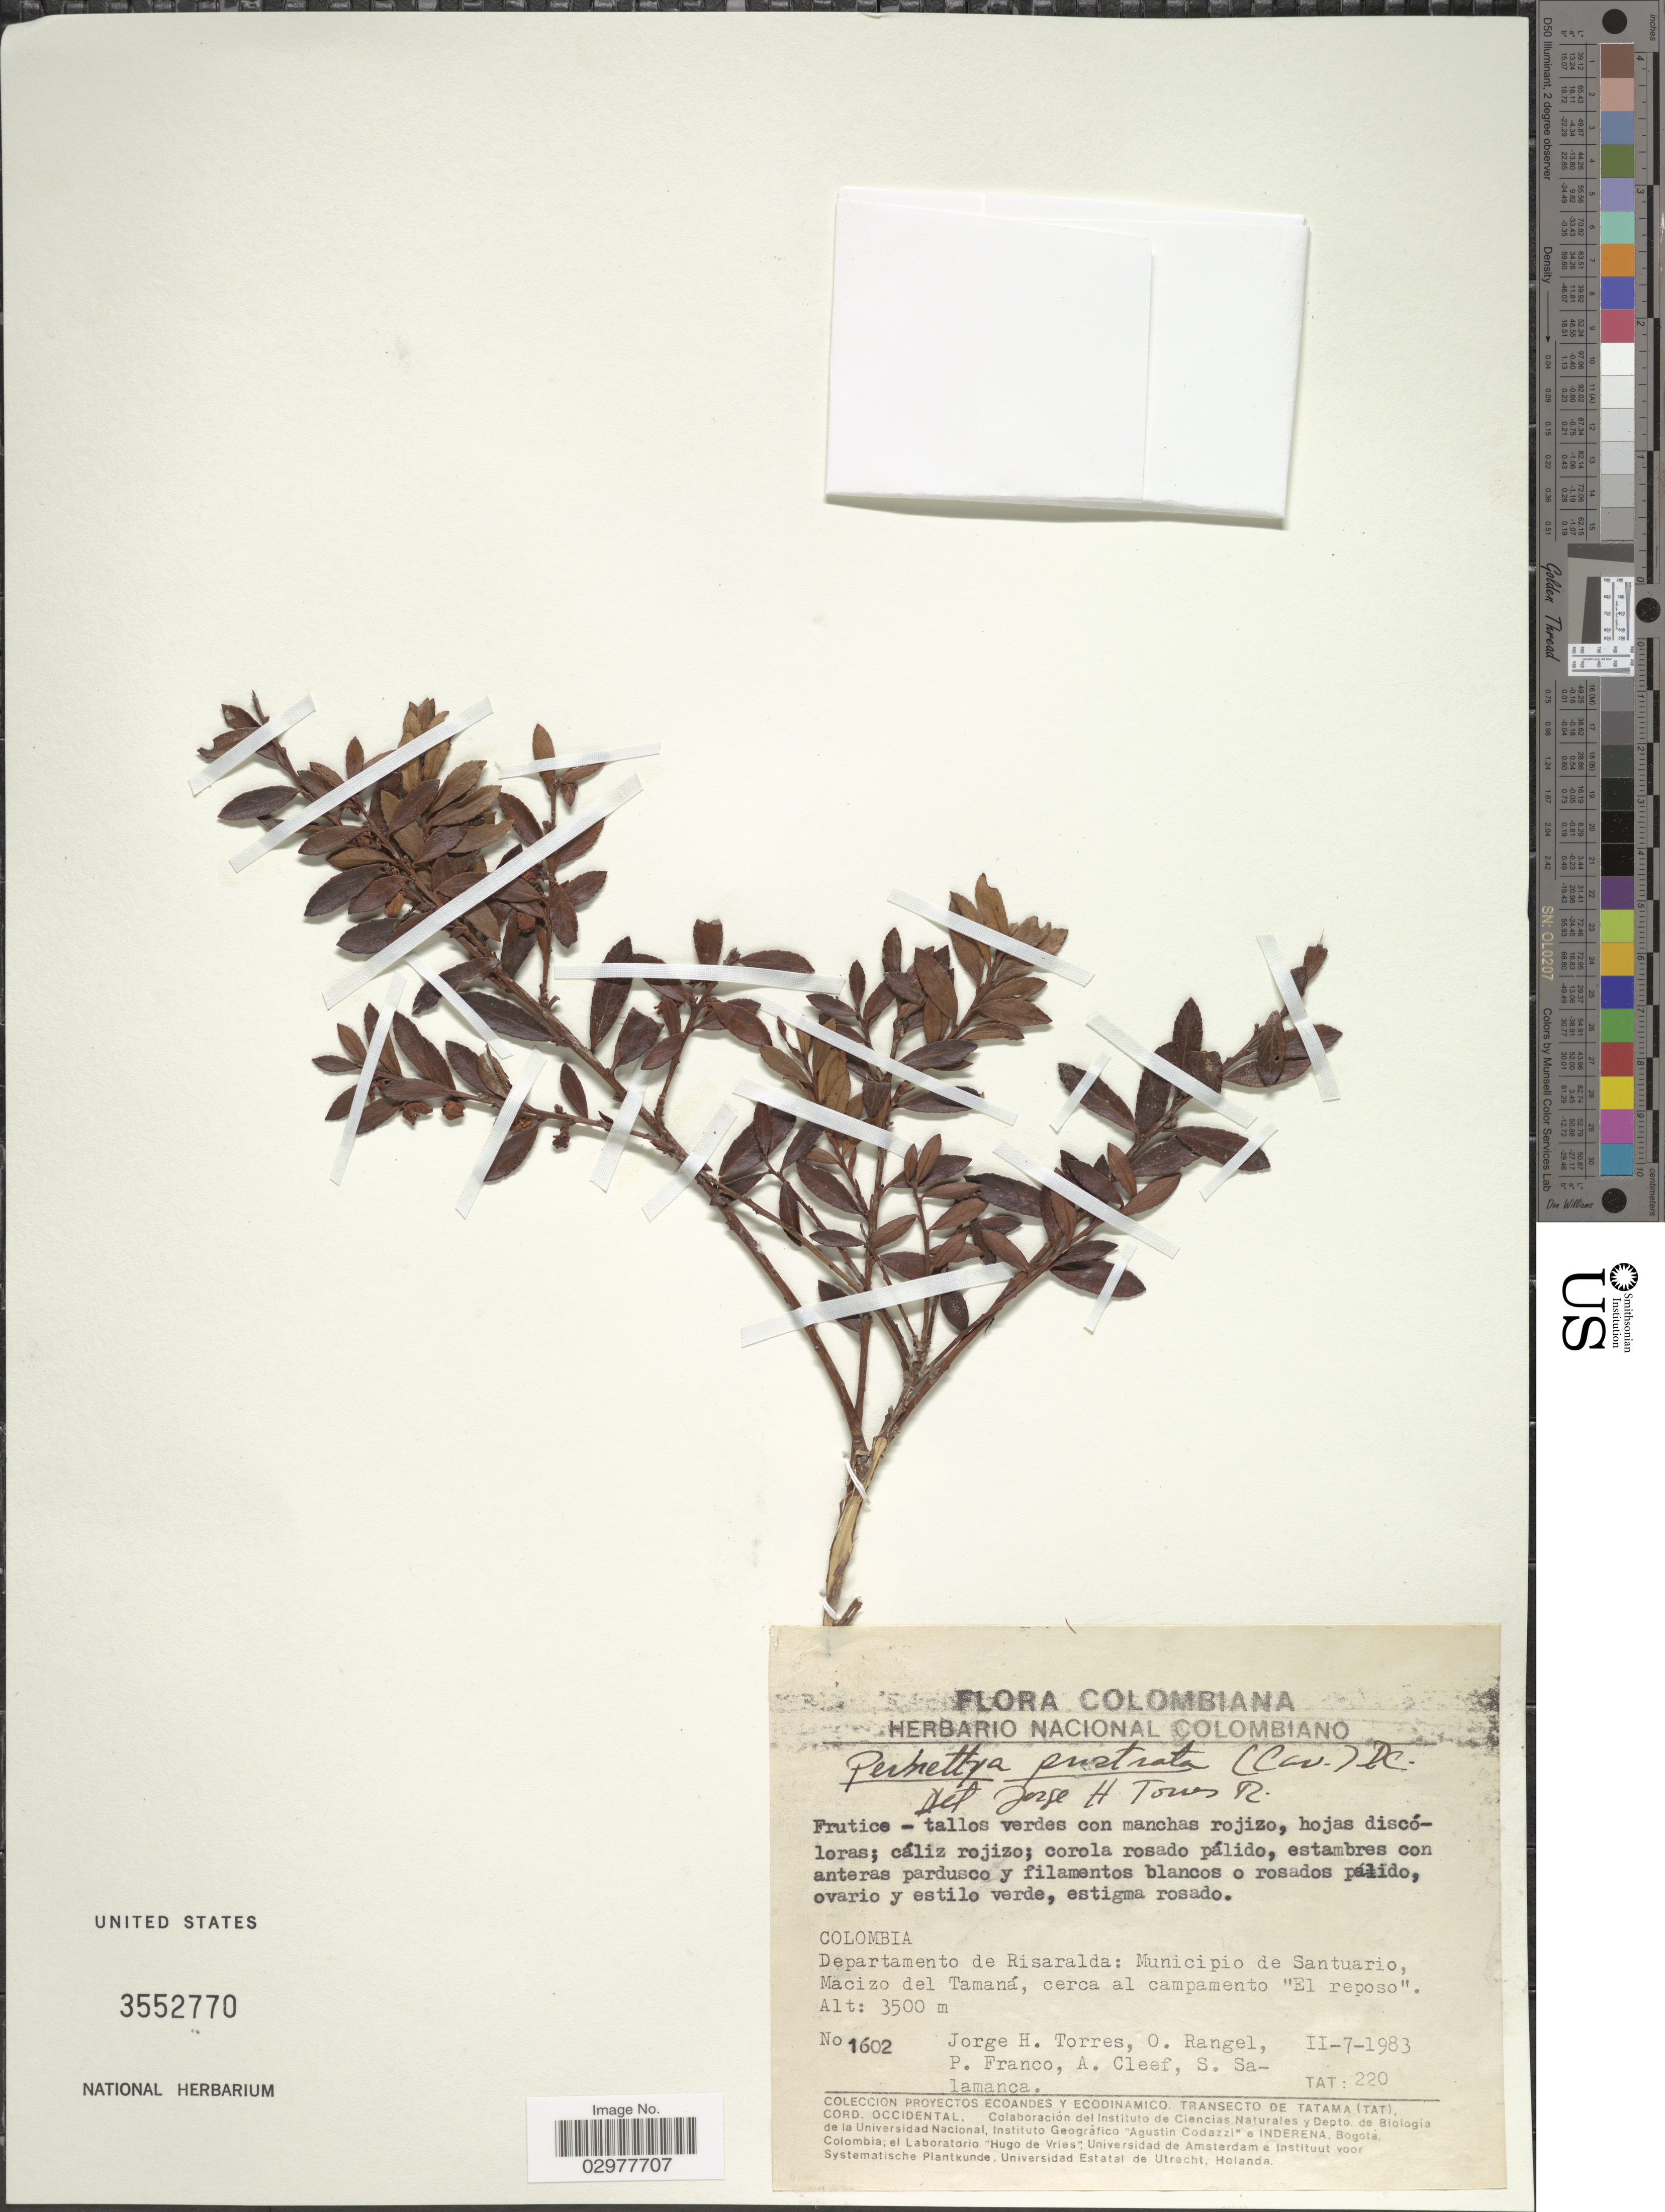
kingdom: Plantae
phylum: Tracheophyta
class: Magnoliopsida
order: Ericales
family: Ericaceae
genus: Pernettya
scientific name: Pernettya prostrata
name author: (Cav.) DC.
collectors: J. H. Torres, O. Rangel, P. Franco, A. M. Cleef & S. Salamanca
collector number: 1602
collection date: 1983-02-07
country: Colombia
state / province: Risaralda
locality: Departamento de Risaralda: Municipio de Santuario, Macizo del Tamaná, cerca al campamento "El reposo".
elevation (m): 3500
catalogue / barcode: US 3552770